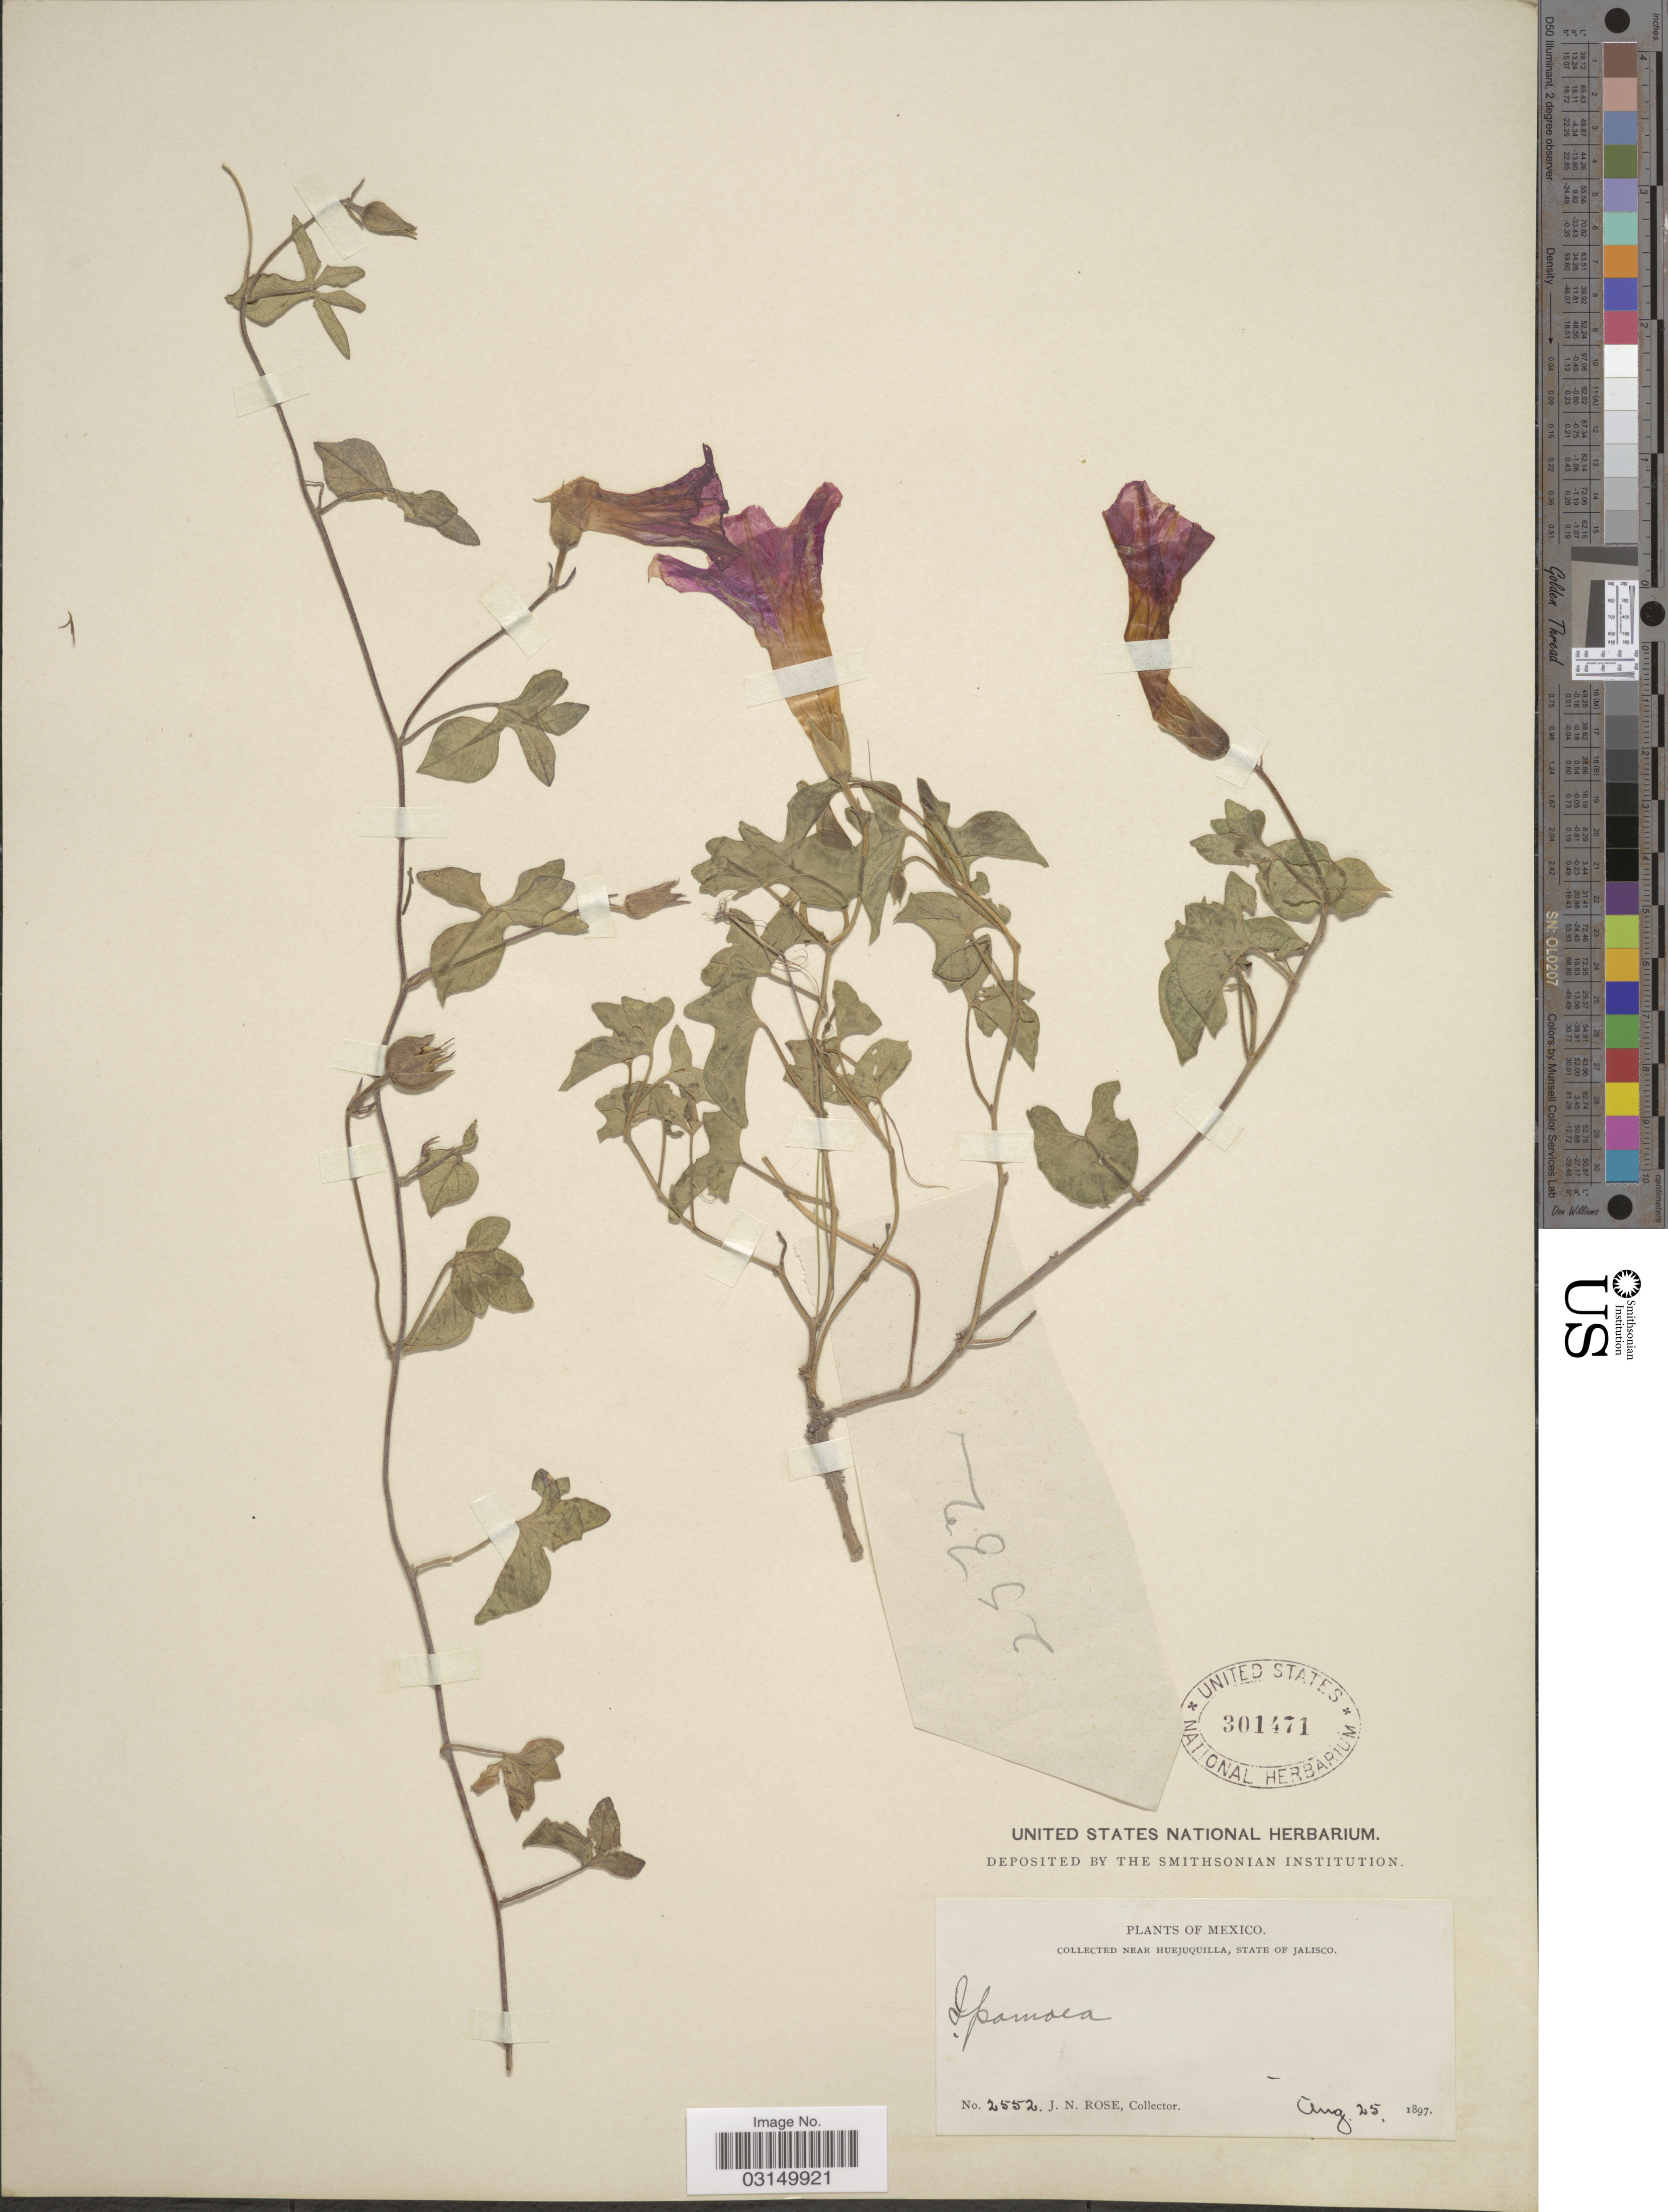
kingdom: Plantae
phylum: Tracheophyta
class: Magnoliopsida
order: Solanales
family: Convolvulaceae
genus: Ipomoea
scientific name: Ipomoea delphinifolia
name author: M. Martens & Galeotti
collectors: J. N. Rose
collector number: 2552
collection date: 1897-08-25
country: Mexico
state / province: Jalisco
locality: Near Huejuquilla.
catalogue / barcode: US 301471